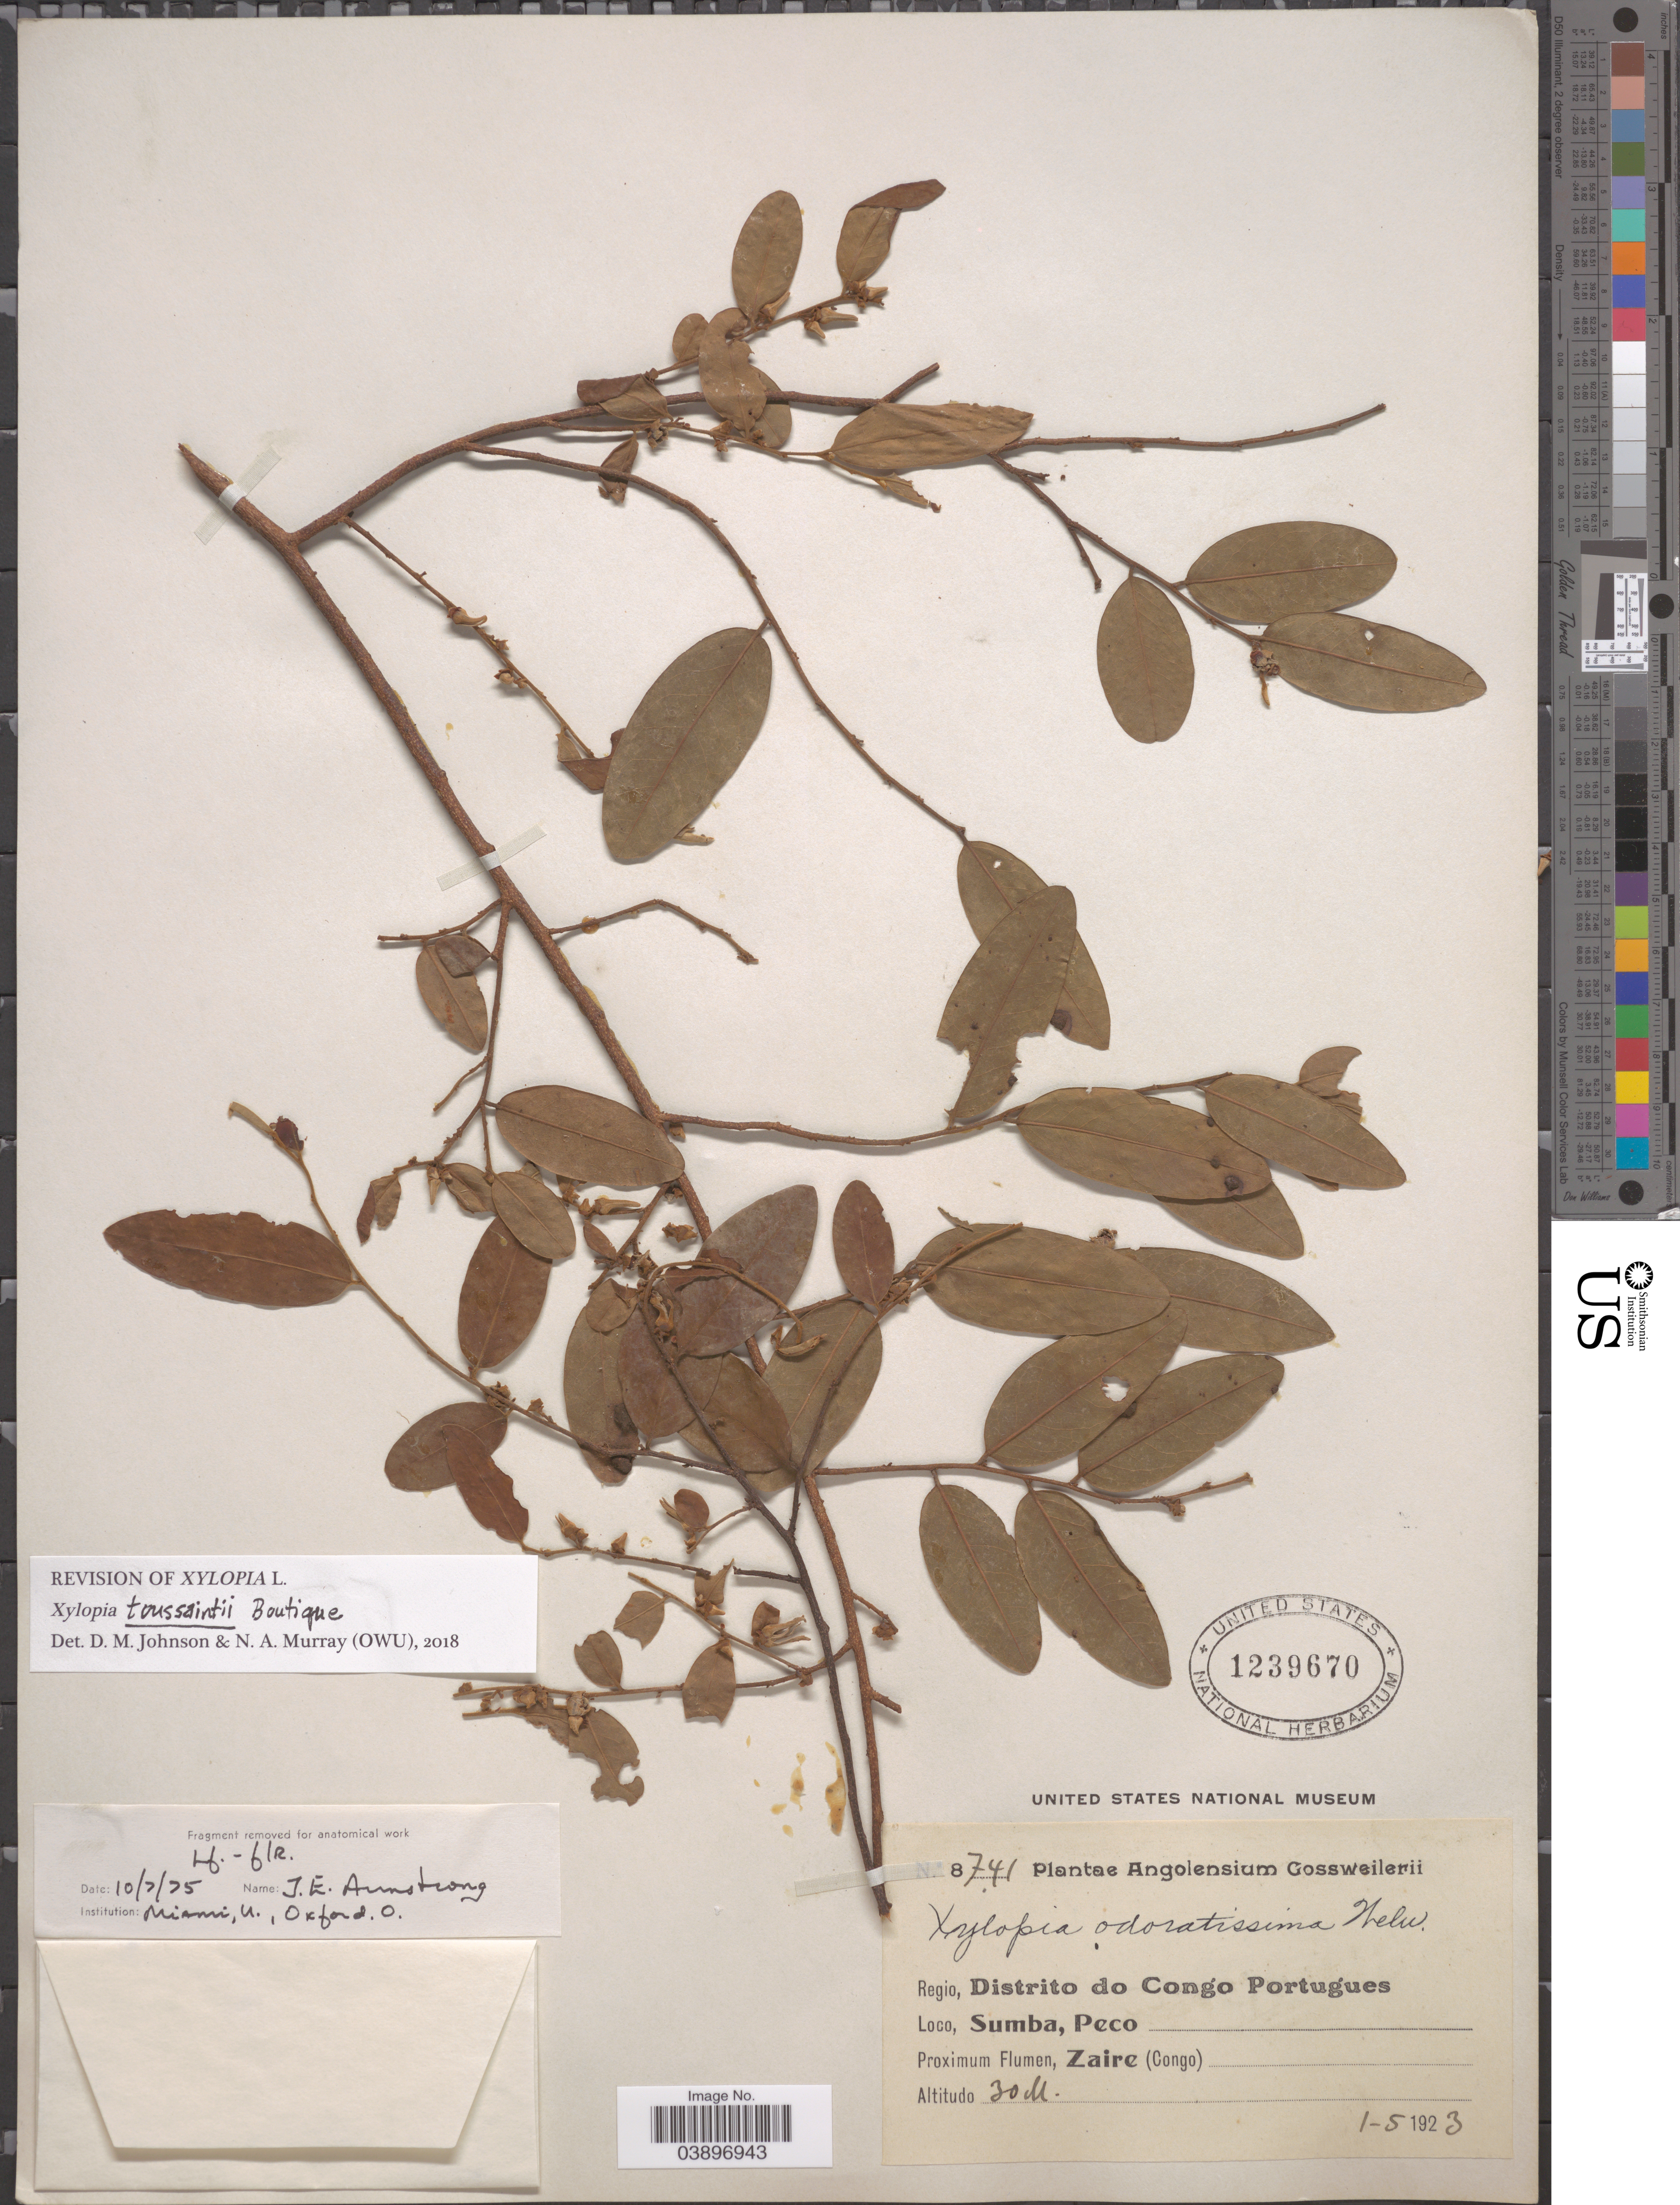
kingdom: Plantae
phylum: Tracheophyta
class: Magnoliopsida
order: Magnoliales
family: Annonaceae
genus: Xylopia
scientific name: Xylopia toussaintii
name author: Boutique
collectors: -. Gossweiler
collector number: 8741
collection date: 1923-05-01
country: Angola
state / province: Zaire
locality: Regio, Dístríto do Congo Portuguez. Sumba, Peco. Zaire (Congo).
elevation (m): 30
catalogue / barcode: US 1239670